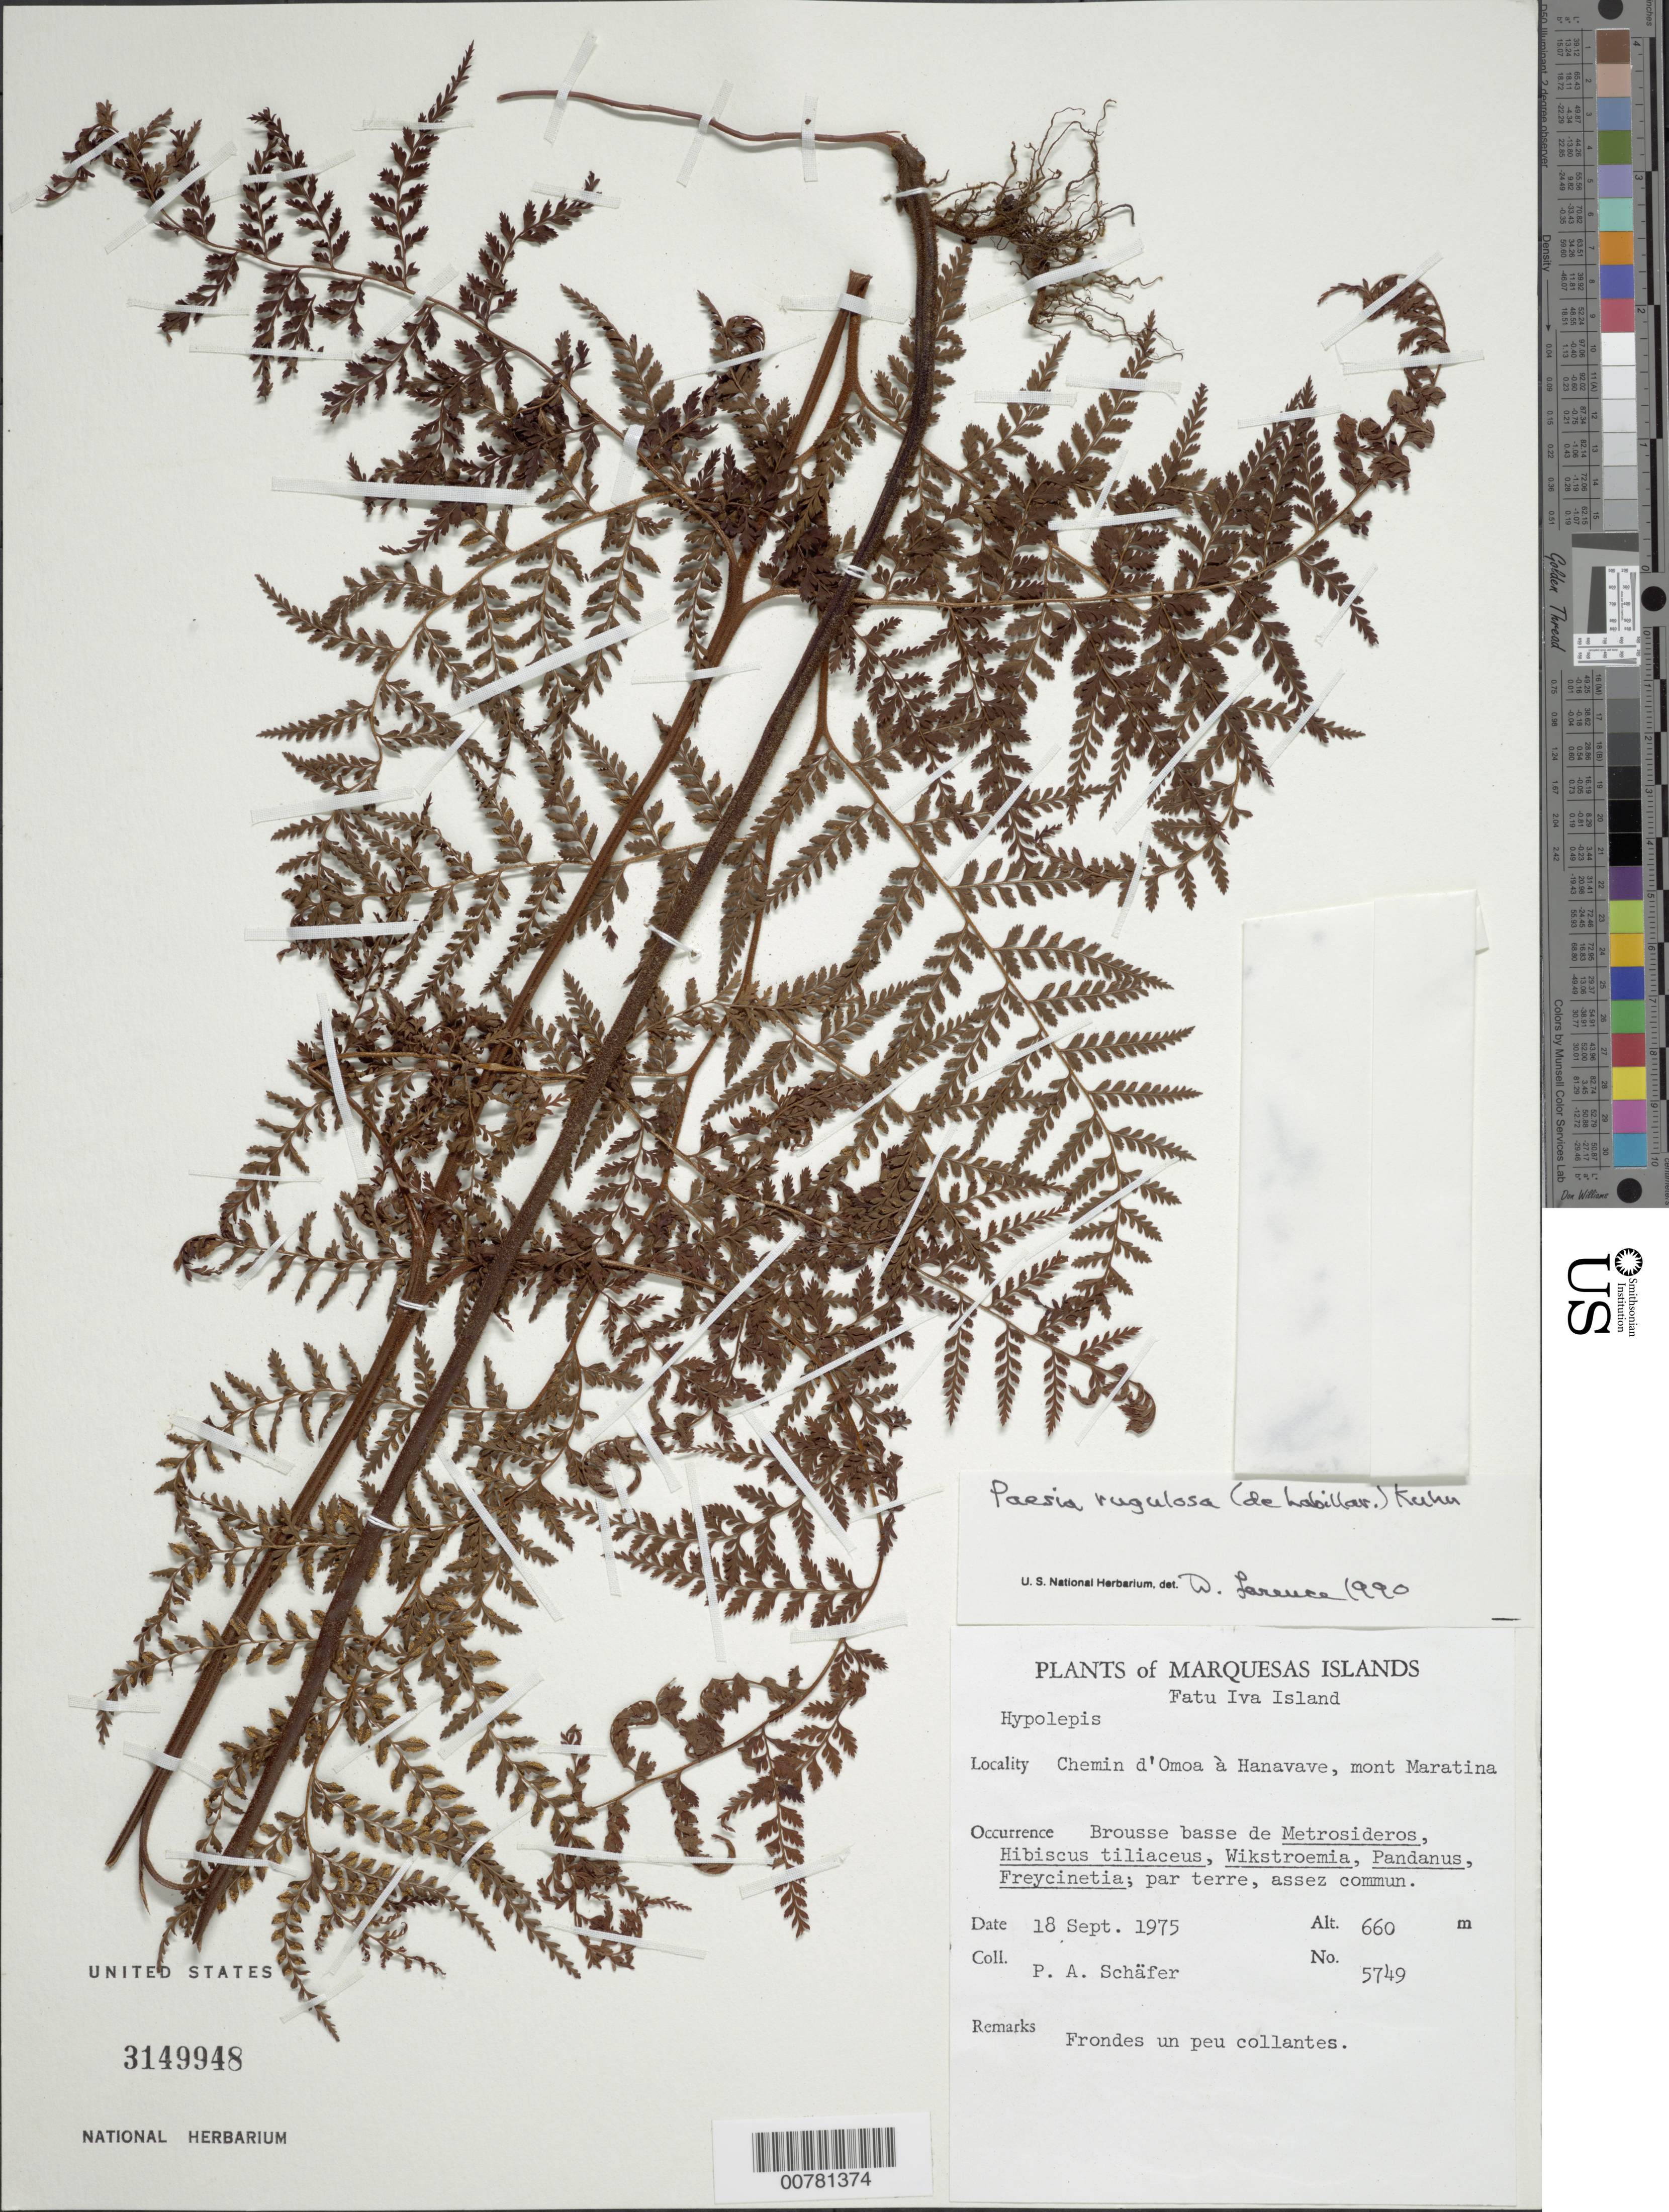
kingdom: Plantae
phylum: Tracheophyta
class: Polypodiopsida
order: Polypodiales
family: Dennstaedtiaceae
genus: Paesia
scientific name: Paesia rugulosa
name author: (Labill.) Kuhn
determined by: Lorence, David H., (PTBG), National Tropical Botanical Garden (UNITED STATES)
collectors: P. A. Schäfer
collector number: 5749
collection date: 1975-09-18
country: French Polynesia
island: Fatu Hiva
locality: Chemin d'Omo'a à Hanavave, mont Maratina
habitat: Brousse basse de Metrosideros, Hibiscus tiliaceus, Wikstroemia, Pandanus, Freycinetia; par terre, assez commun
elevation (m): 660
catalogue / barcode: US 3149948